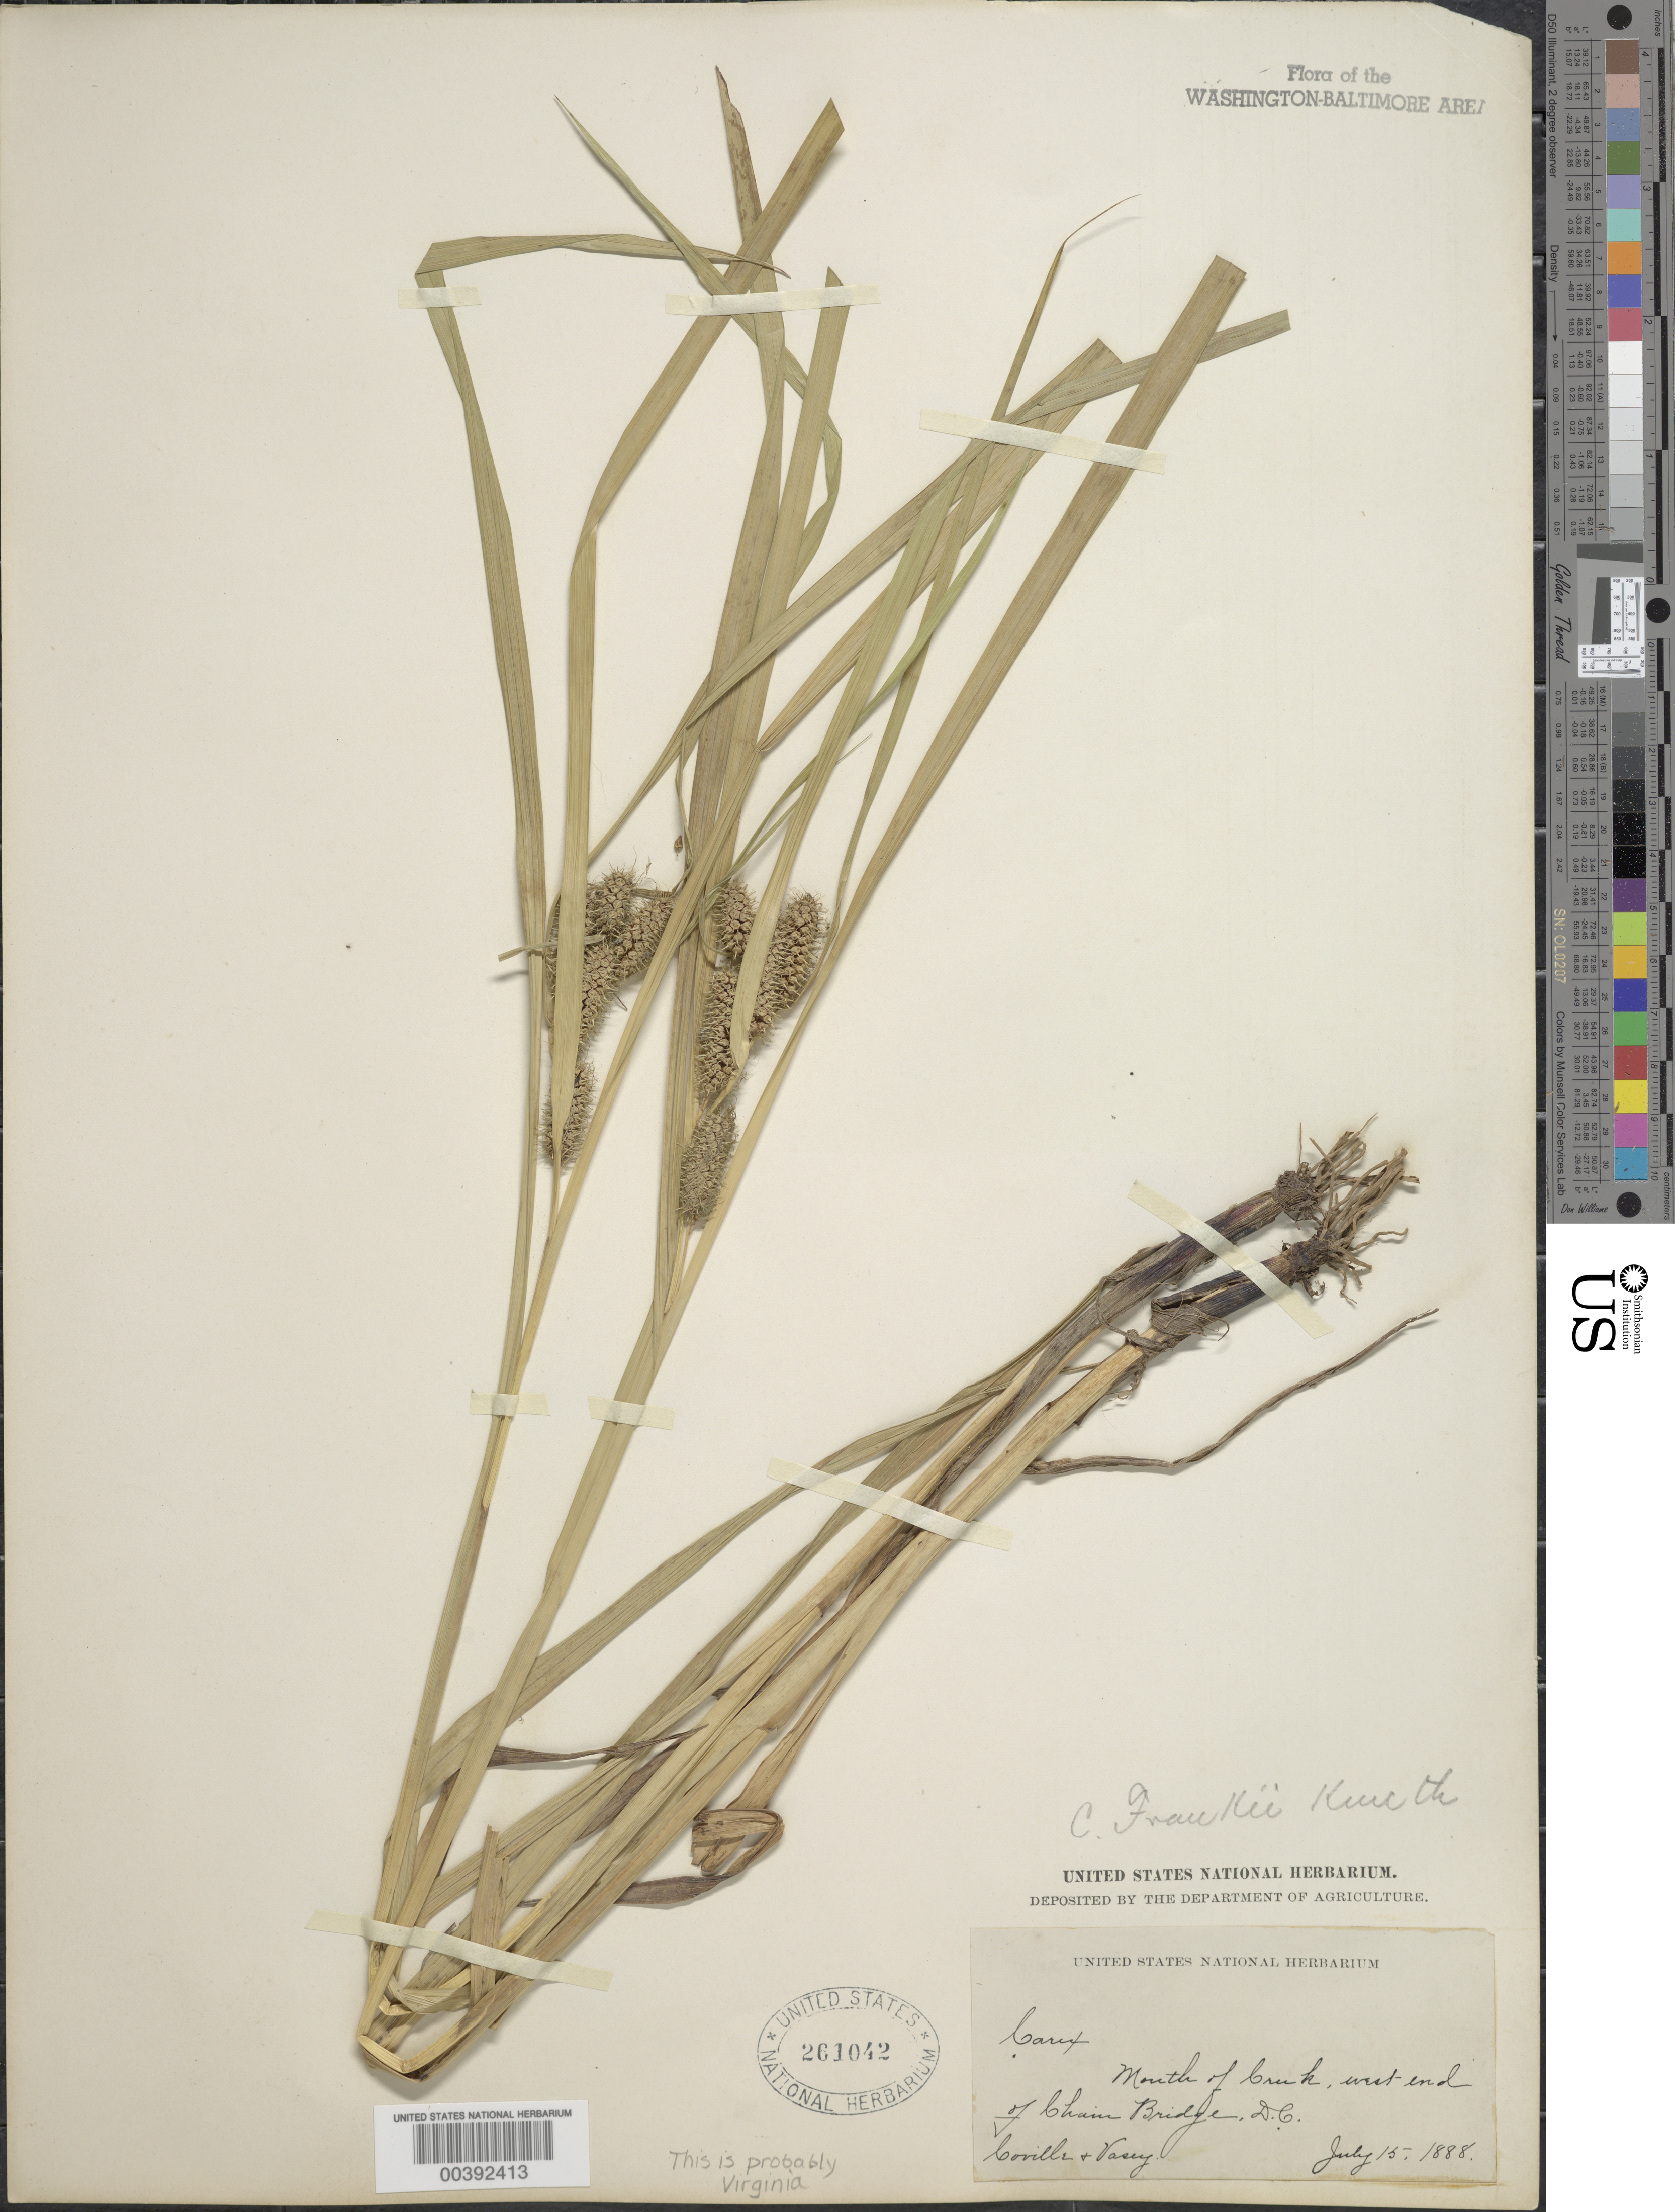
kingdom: Plantae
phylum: Tracheophyta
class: Liliopsida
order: Poales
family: Cyperaceae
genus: Carex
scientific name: Carex frankii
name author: Kunth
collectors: G. R. Vasey & F. V. Coville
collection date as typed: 15 Jul 1888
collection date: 1888-07-15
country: United States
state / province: District of Columbia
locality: West of Chain Bridge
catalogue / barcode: US 261042